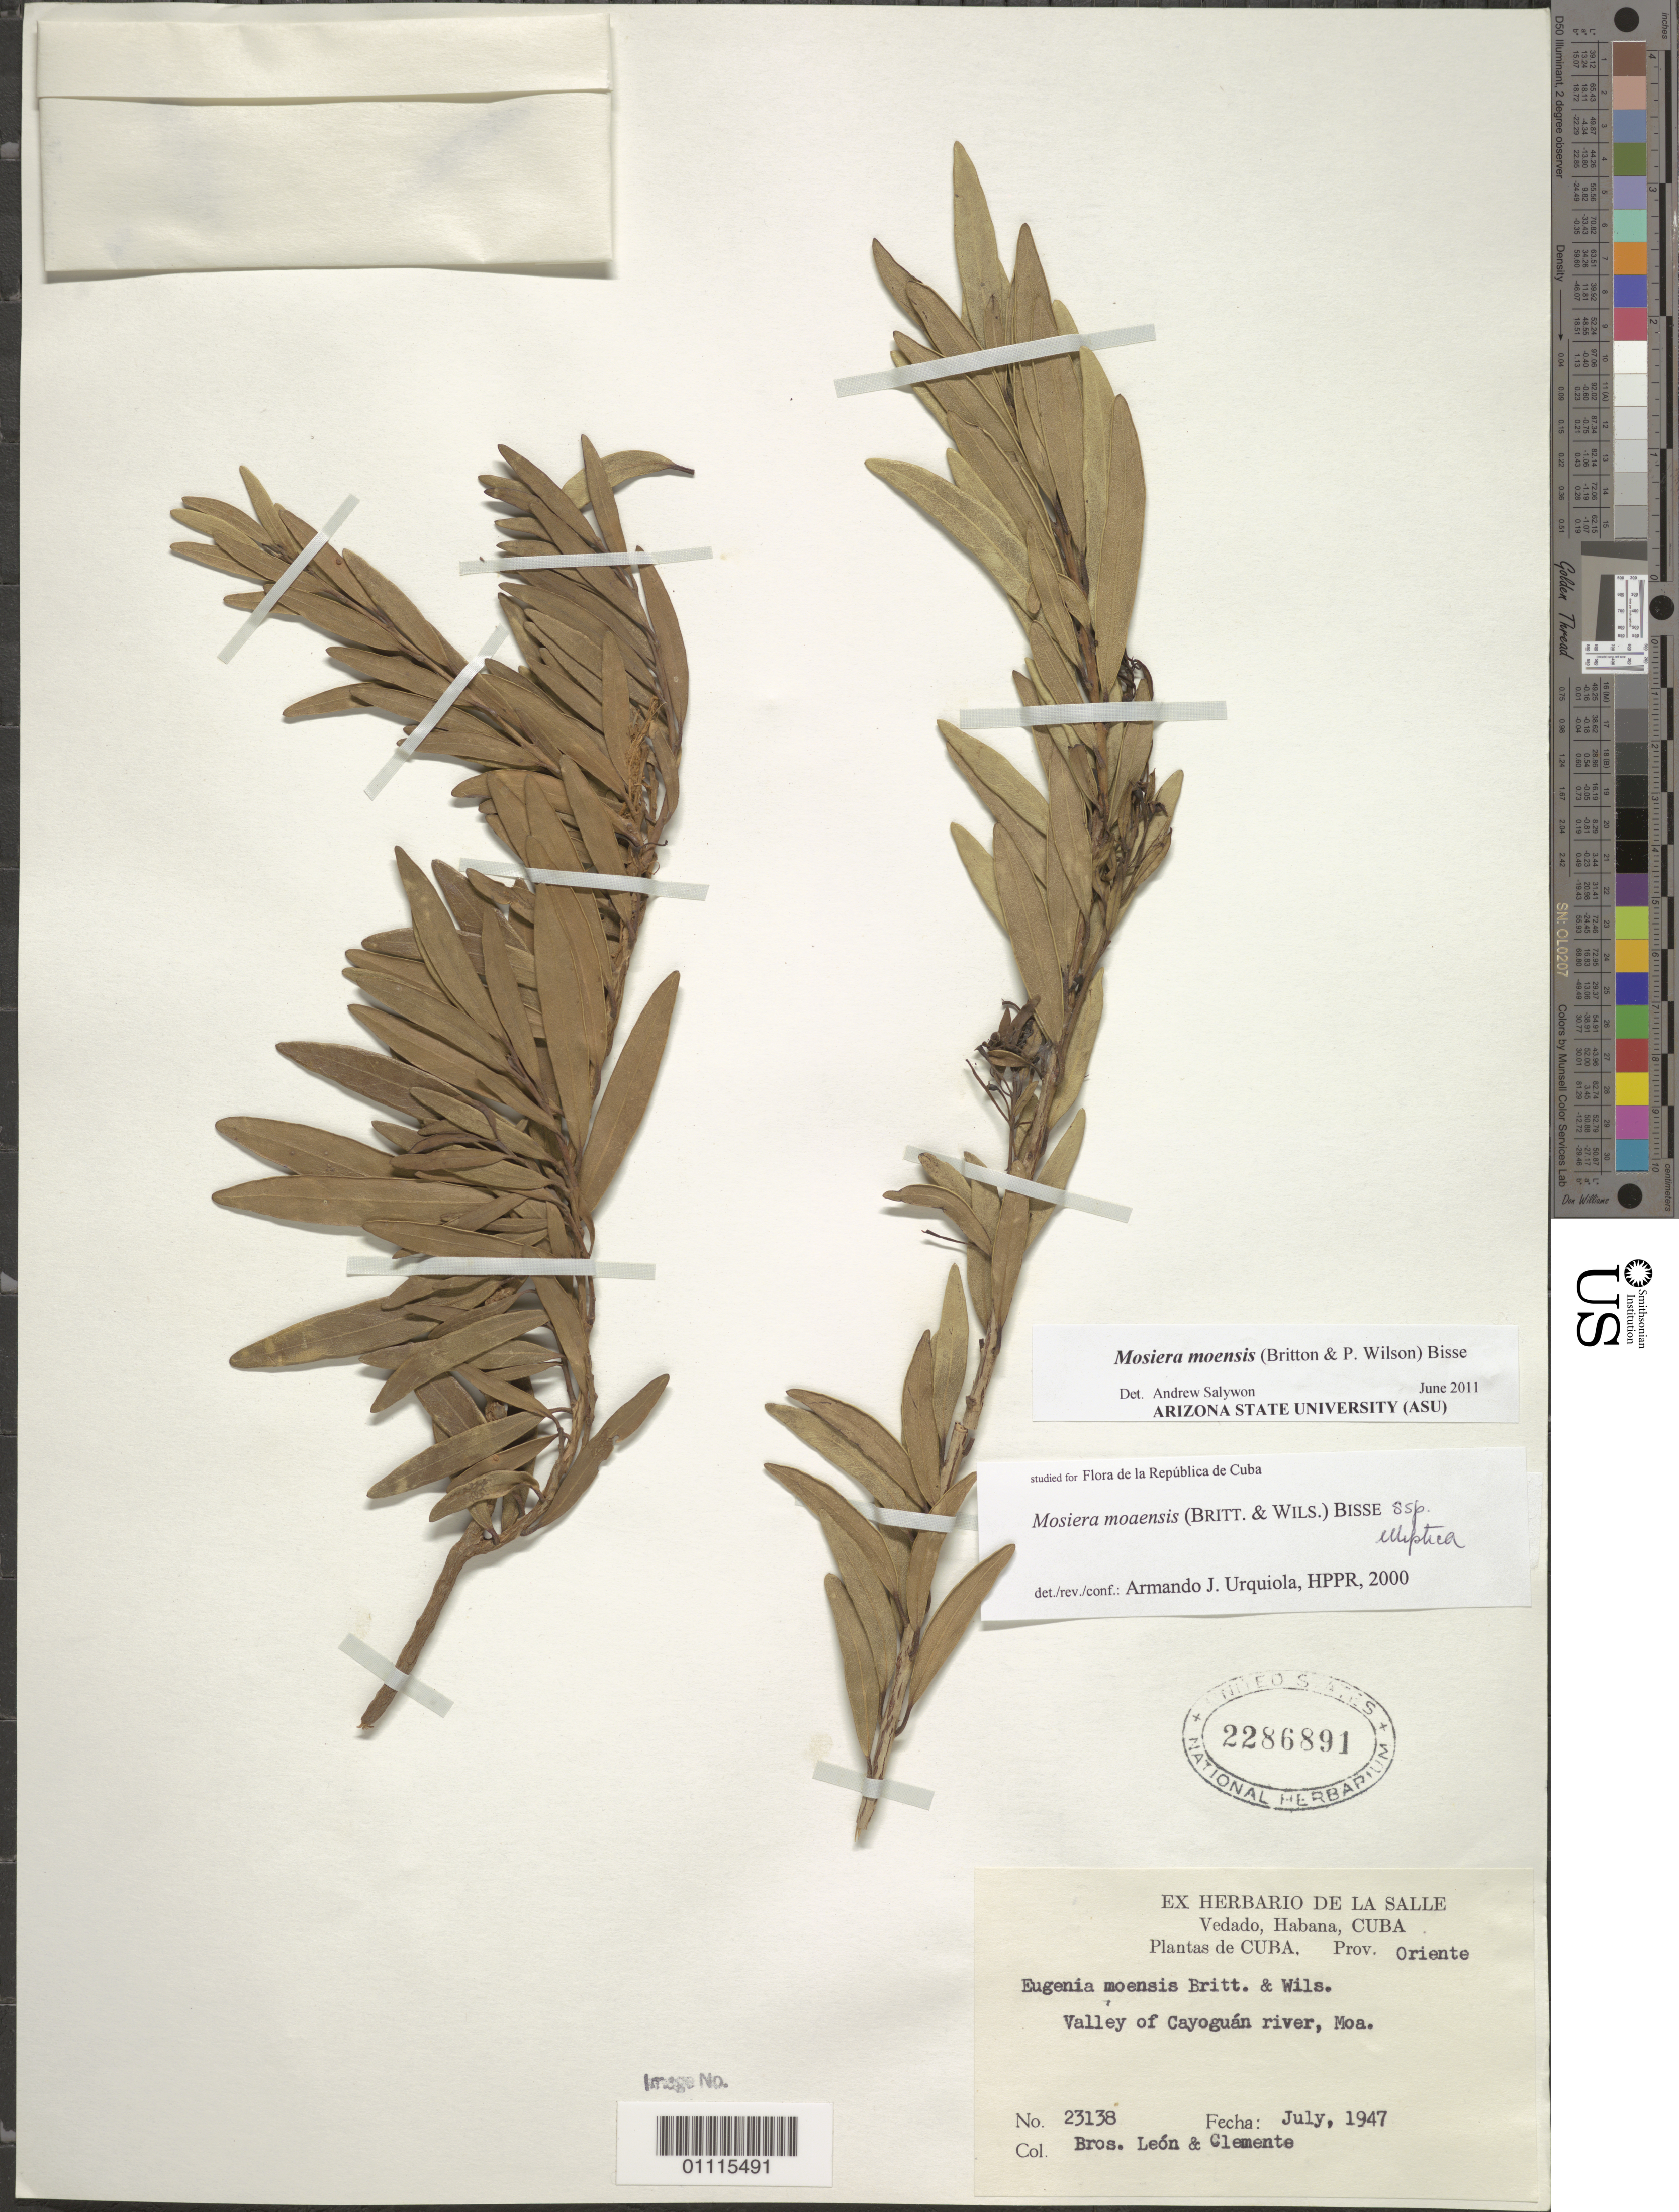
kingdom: Plantae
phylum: Tracheophyta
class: Magnoliopsida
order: Myrtales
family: Myrtaceae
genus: Mosiera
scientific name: Mosiera moaensis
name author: (Britton & P. Wilson) Bisse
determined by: Salywon, A. M., (ASU)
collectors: Bro. León & Bro. Clemente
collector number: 23138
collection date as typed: Jul 1947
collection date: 1947-07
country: Cuba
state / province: Holguín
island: Cuba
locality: Moa, valley of Cayoguán River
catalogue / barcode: US 2286891